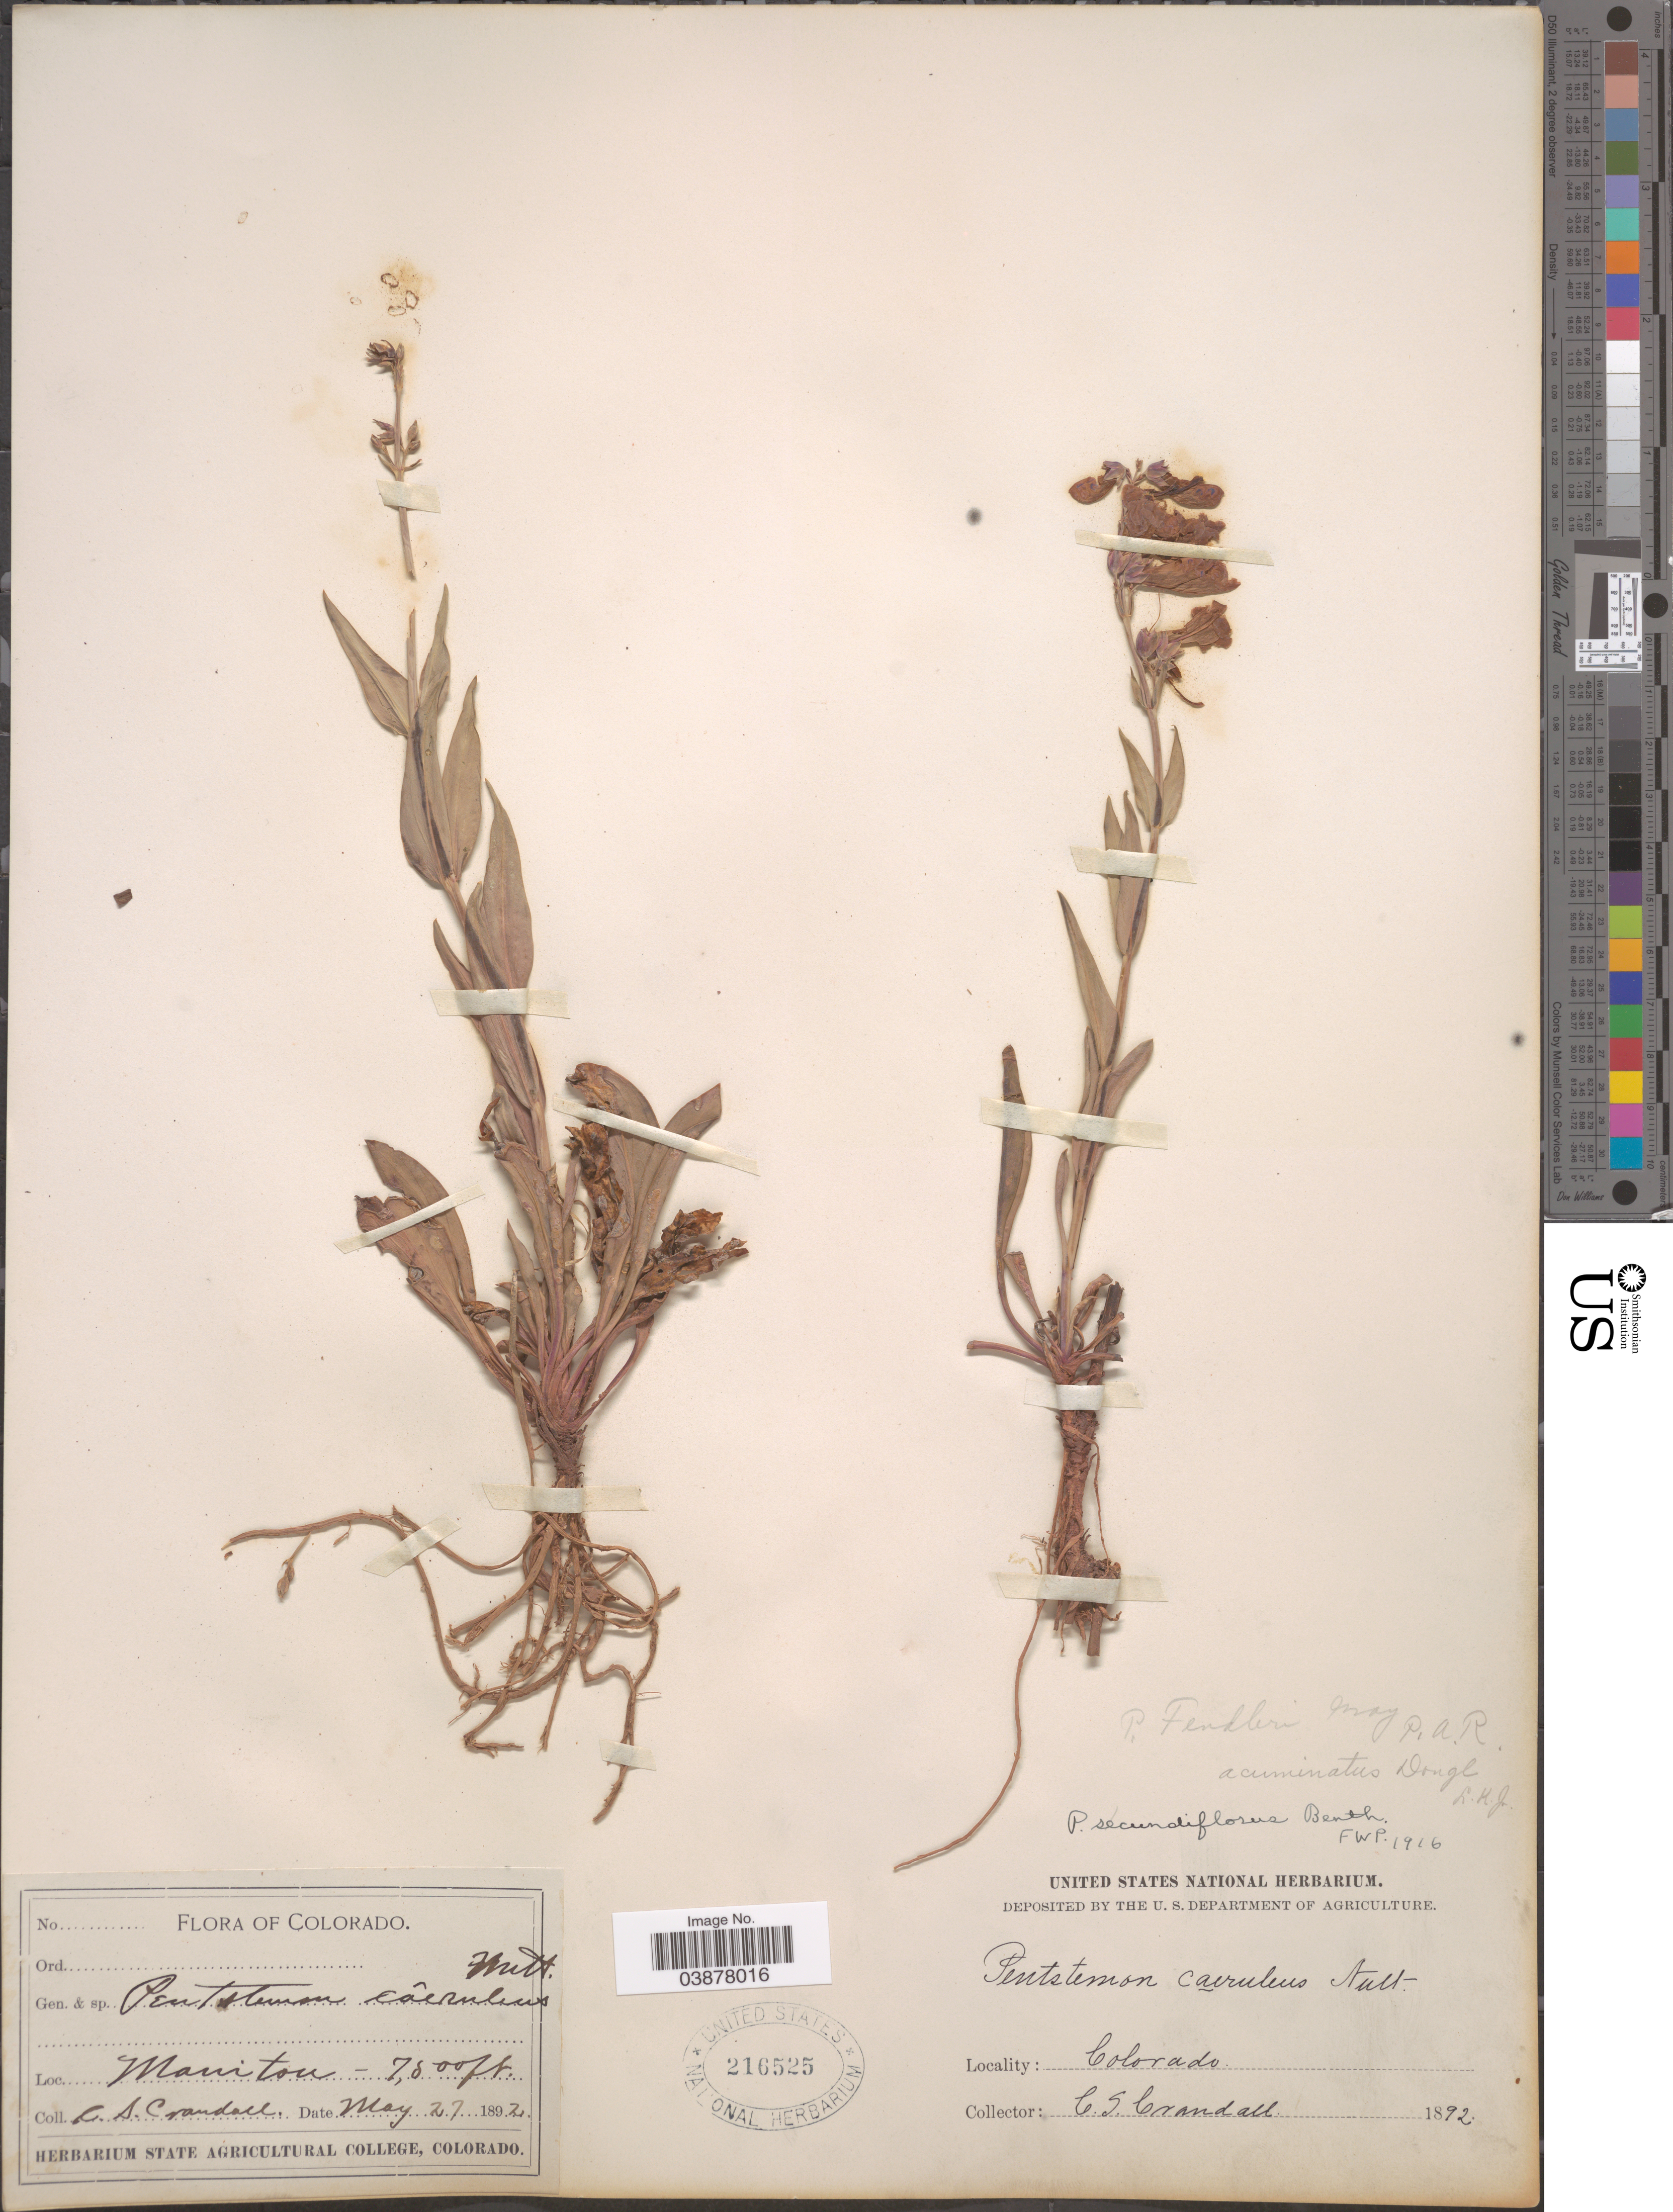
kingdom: Plantae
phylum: Tracheophyta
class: Magnoliopsida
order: Lamiales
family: Plantaginaceae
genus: Penstemon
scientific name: Penstemon secundiflorus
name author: Benth.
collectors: C. Crandall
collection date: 1892-05-27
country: United States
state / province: Colorado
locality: Manitou.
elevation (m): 2377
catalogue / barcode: US 216525